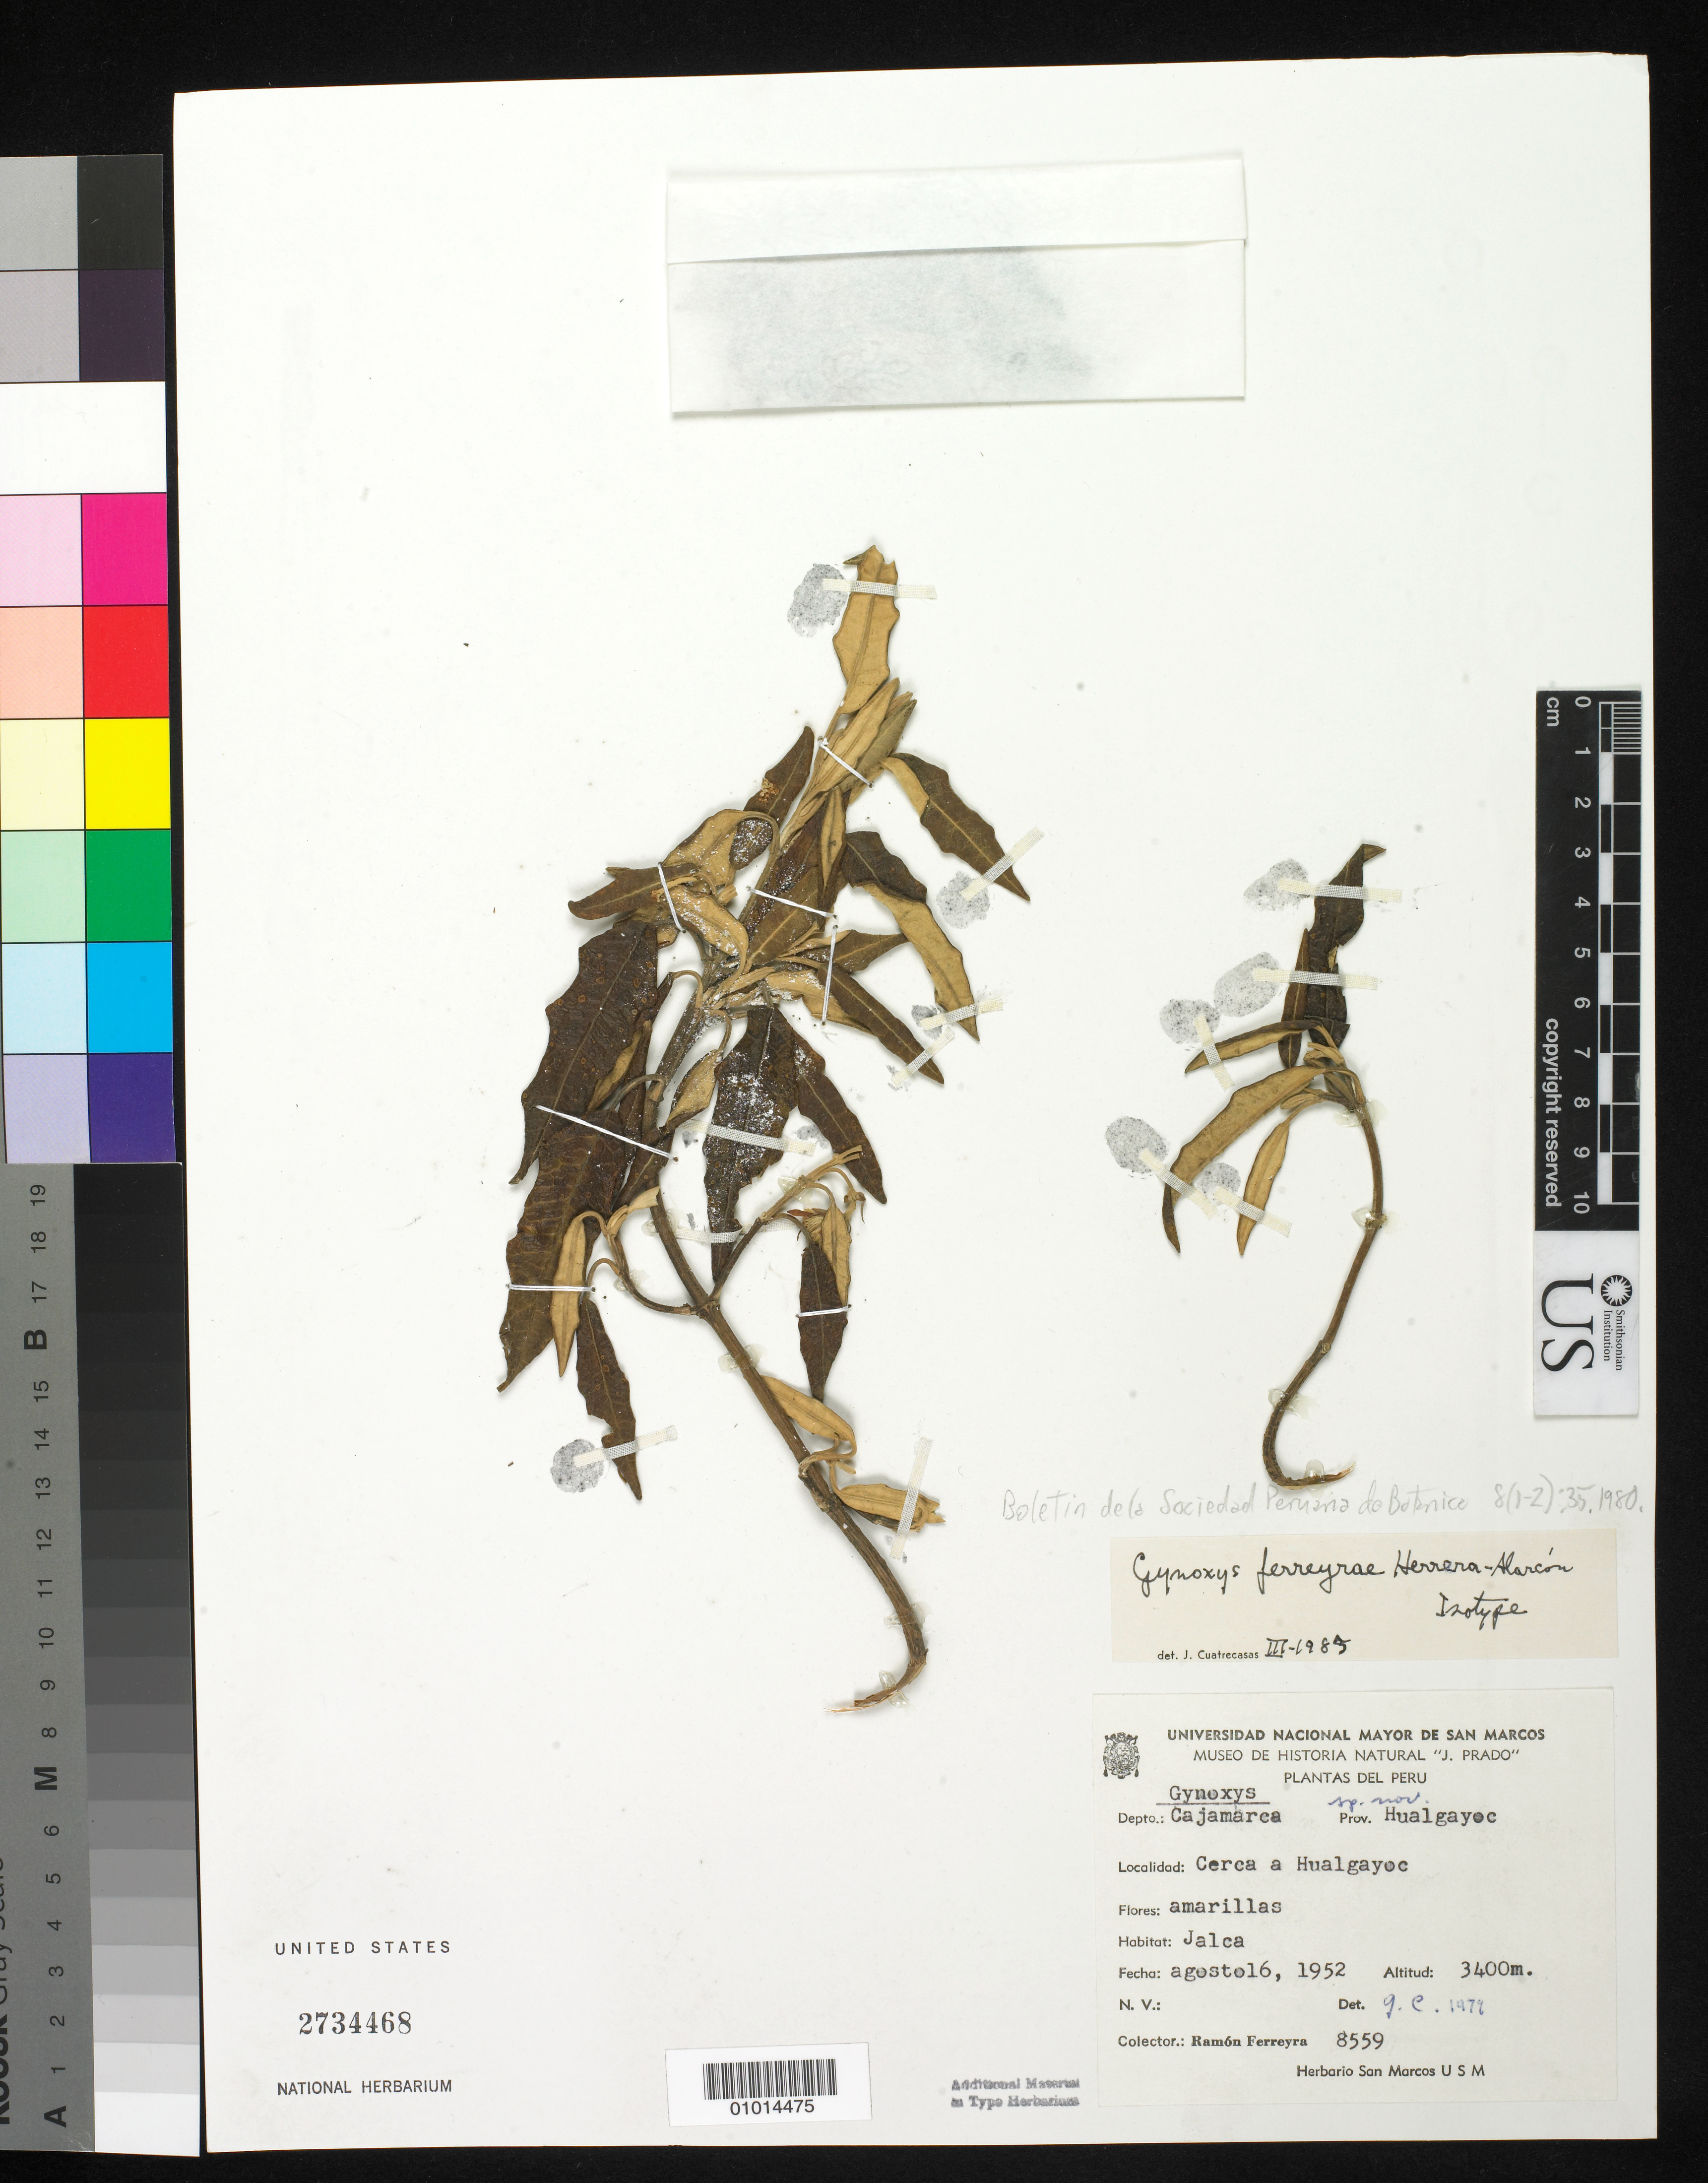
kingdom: Plantae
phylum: Tracheophyta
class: Magnoliopsida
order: Asterales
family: Asteraceae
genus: Gynoxys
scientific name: Gynoxys ferreyrae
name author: B. Herrera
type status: Isotype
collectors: R. A. Ferreyra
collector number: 8559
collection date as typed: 16 Aug 1952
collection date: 1952-08-16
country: Peru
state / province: Cajamarca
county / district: Hualgayoc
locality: near Hualgayoc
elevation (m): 3400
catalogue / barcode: US 2734468